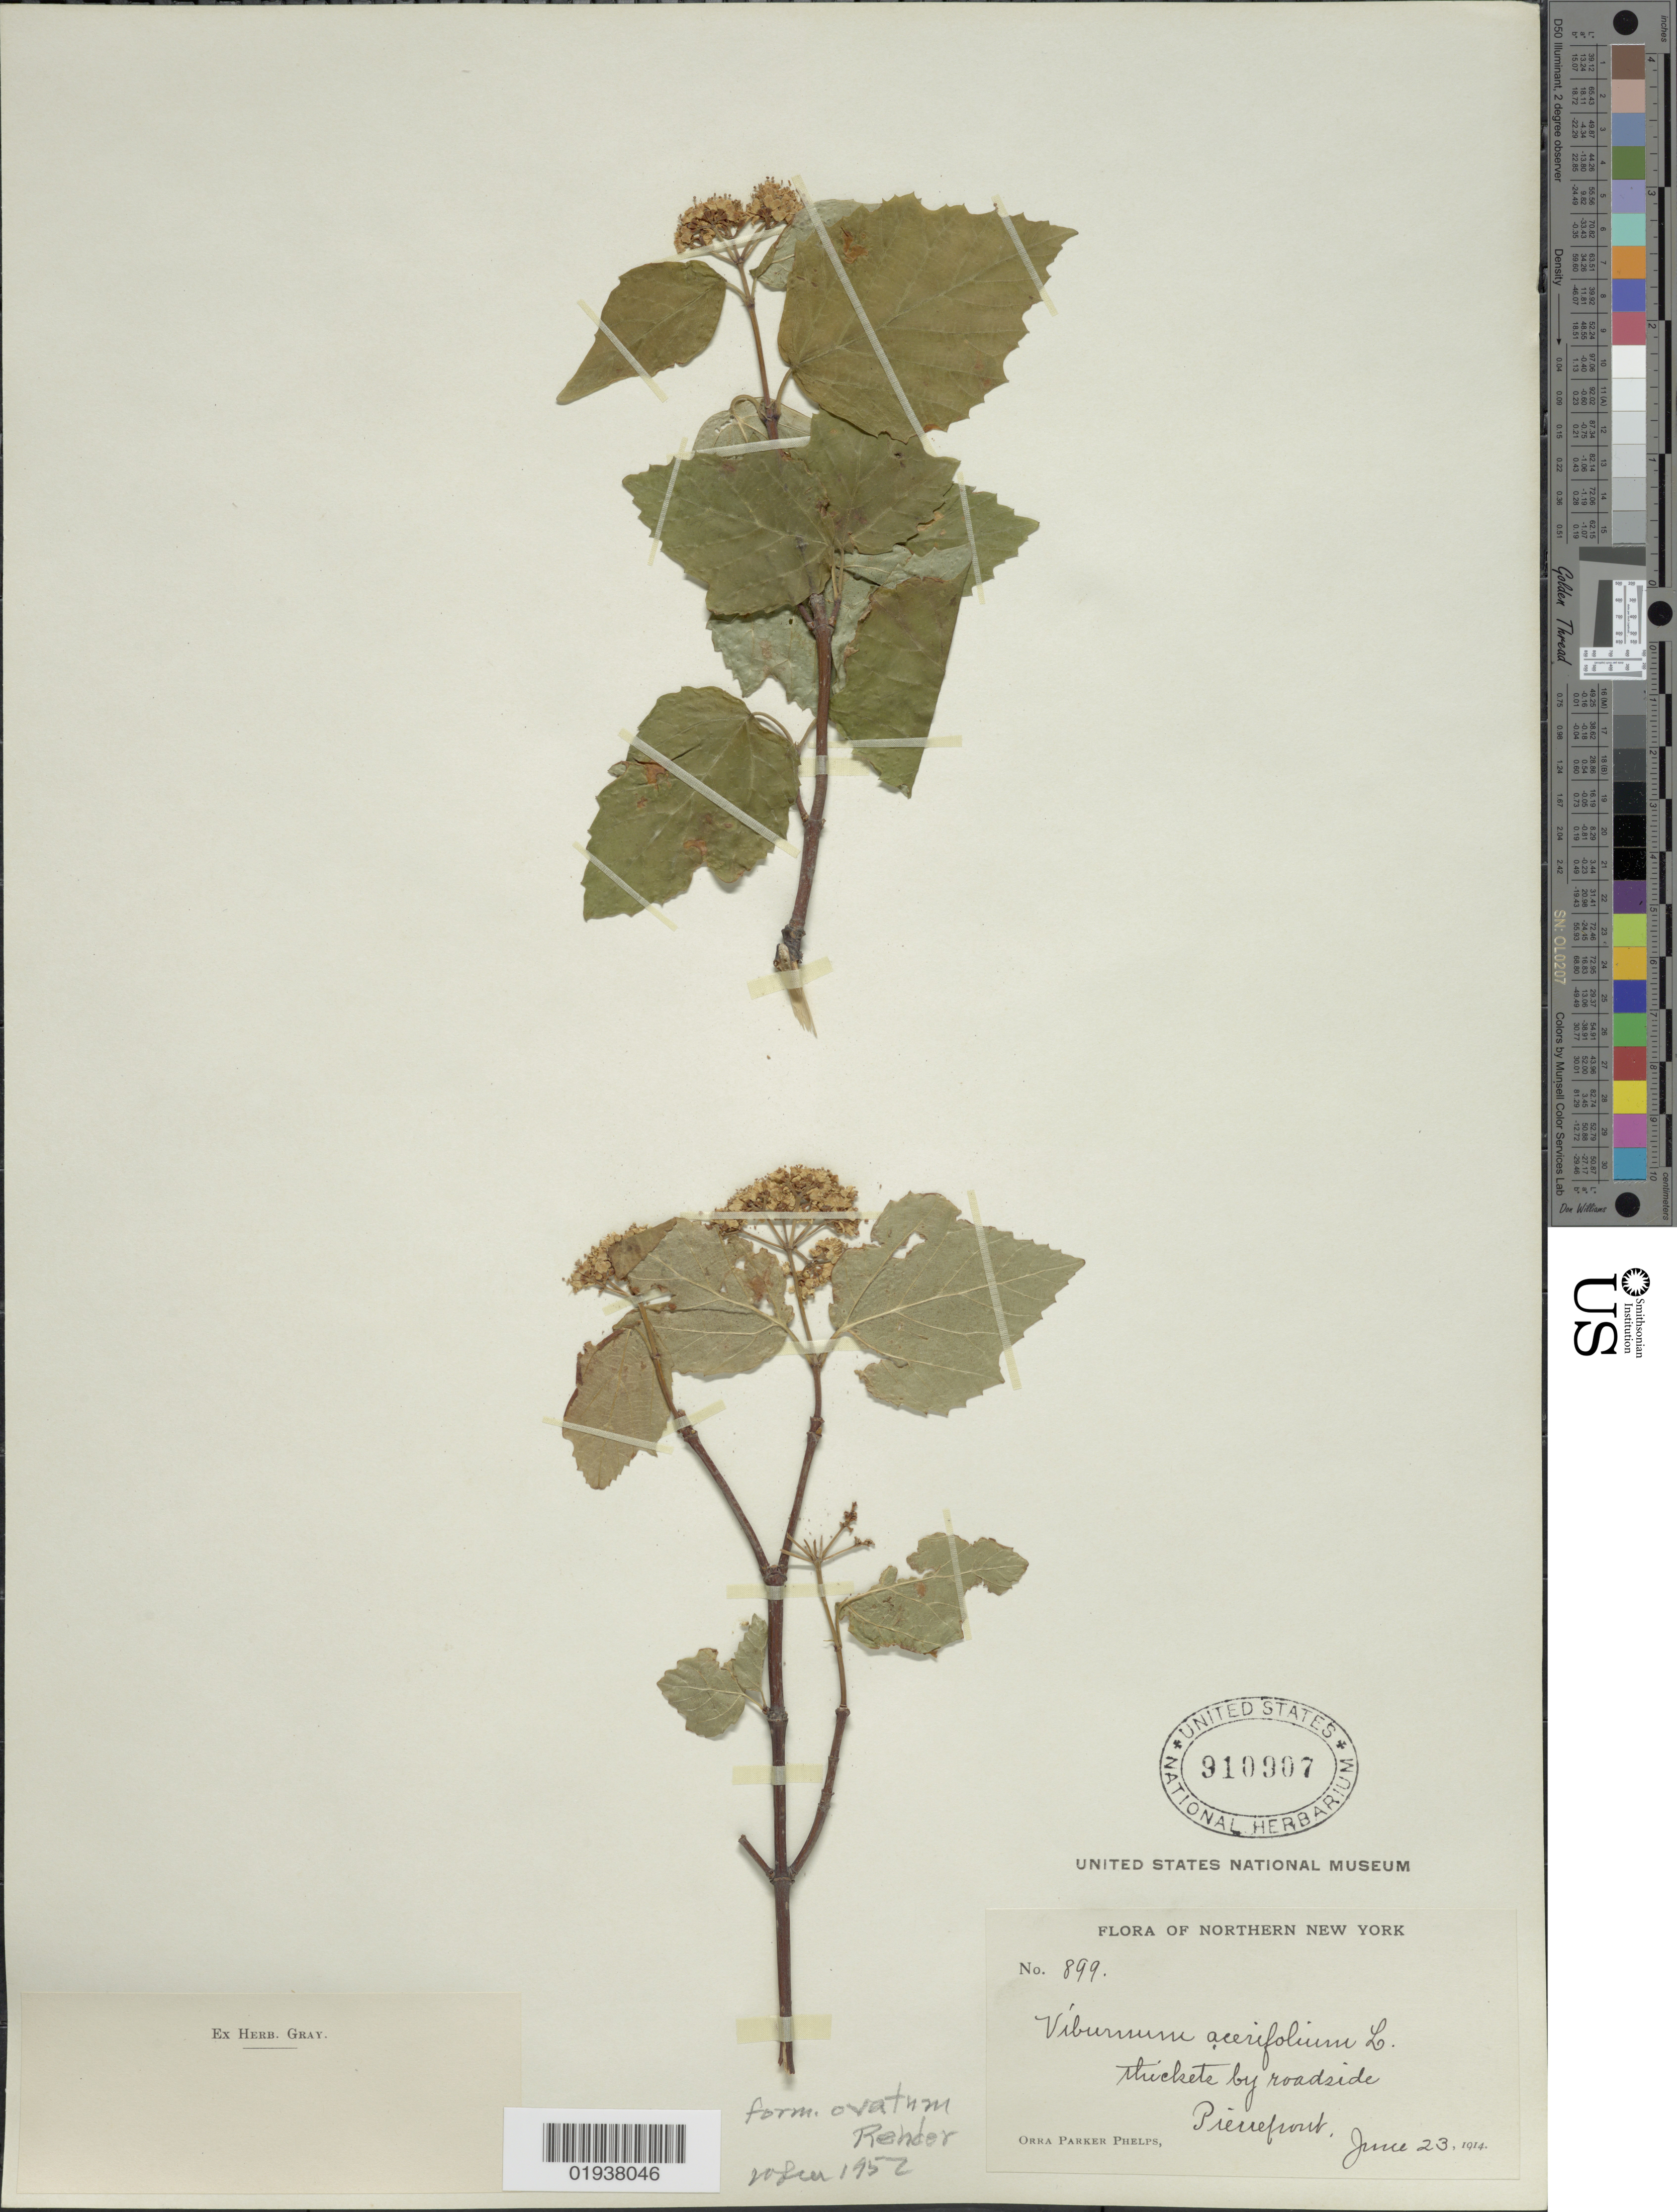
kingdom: Plantae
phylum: Tracheophyta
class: Magnoliopsida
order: Dipsacales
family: Viburnaceae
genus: Viburnum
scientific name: Viburnum acerifolium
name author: L.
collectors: O. P. Phelps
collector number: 899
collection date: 1914-06-23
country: United States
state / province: New York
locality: Northern New York. Thickets by roadside. Pierrepont.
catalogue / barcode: US 910907